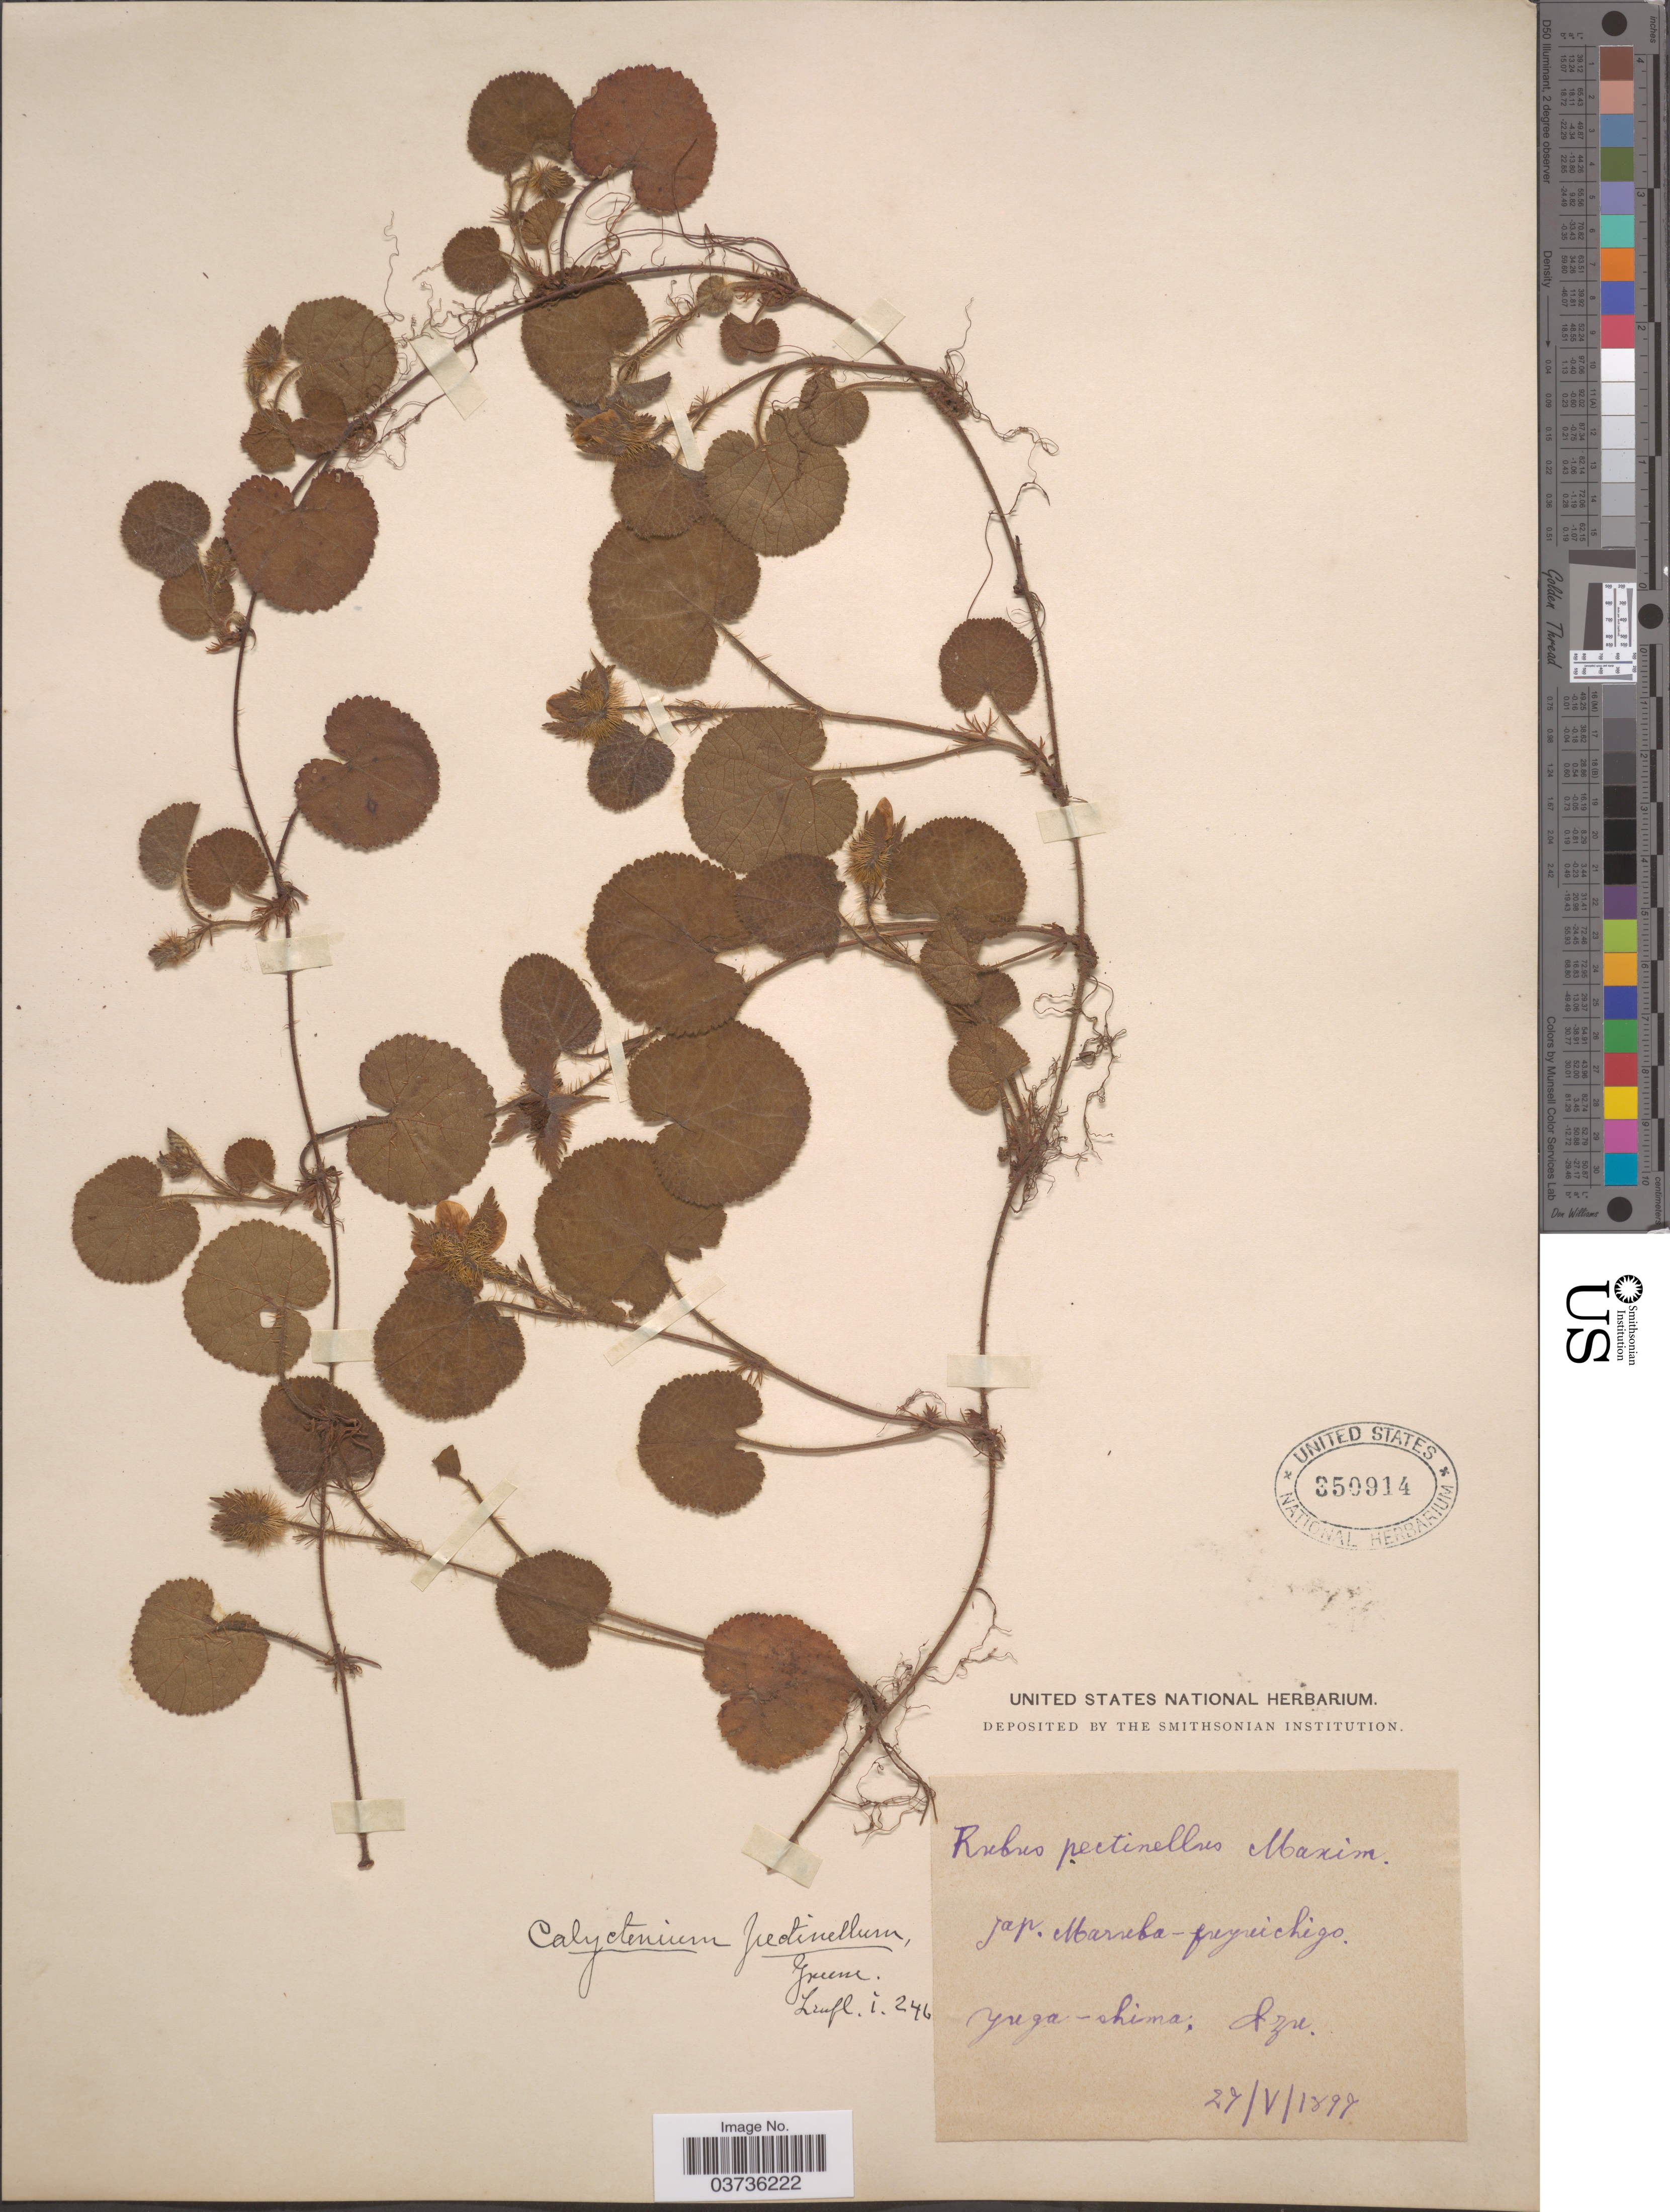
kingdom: Plantae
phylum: Tracheophyta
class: Magnoliopsida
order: Rosales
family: Rosaceae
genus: Rubus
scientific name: Rubus pectinellus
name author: Maxim.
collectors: ex herb. United States National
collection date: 1897-05-27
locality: Yuga-shima, Izu.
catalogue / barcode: US 350914